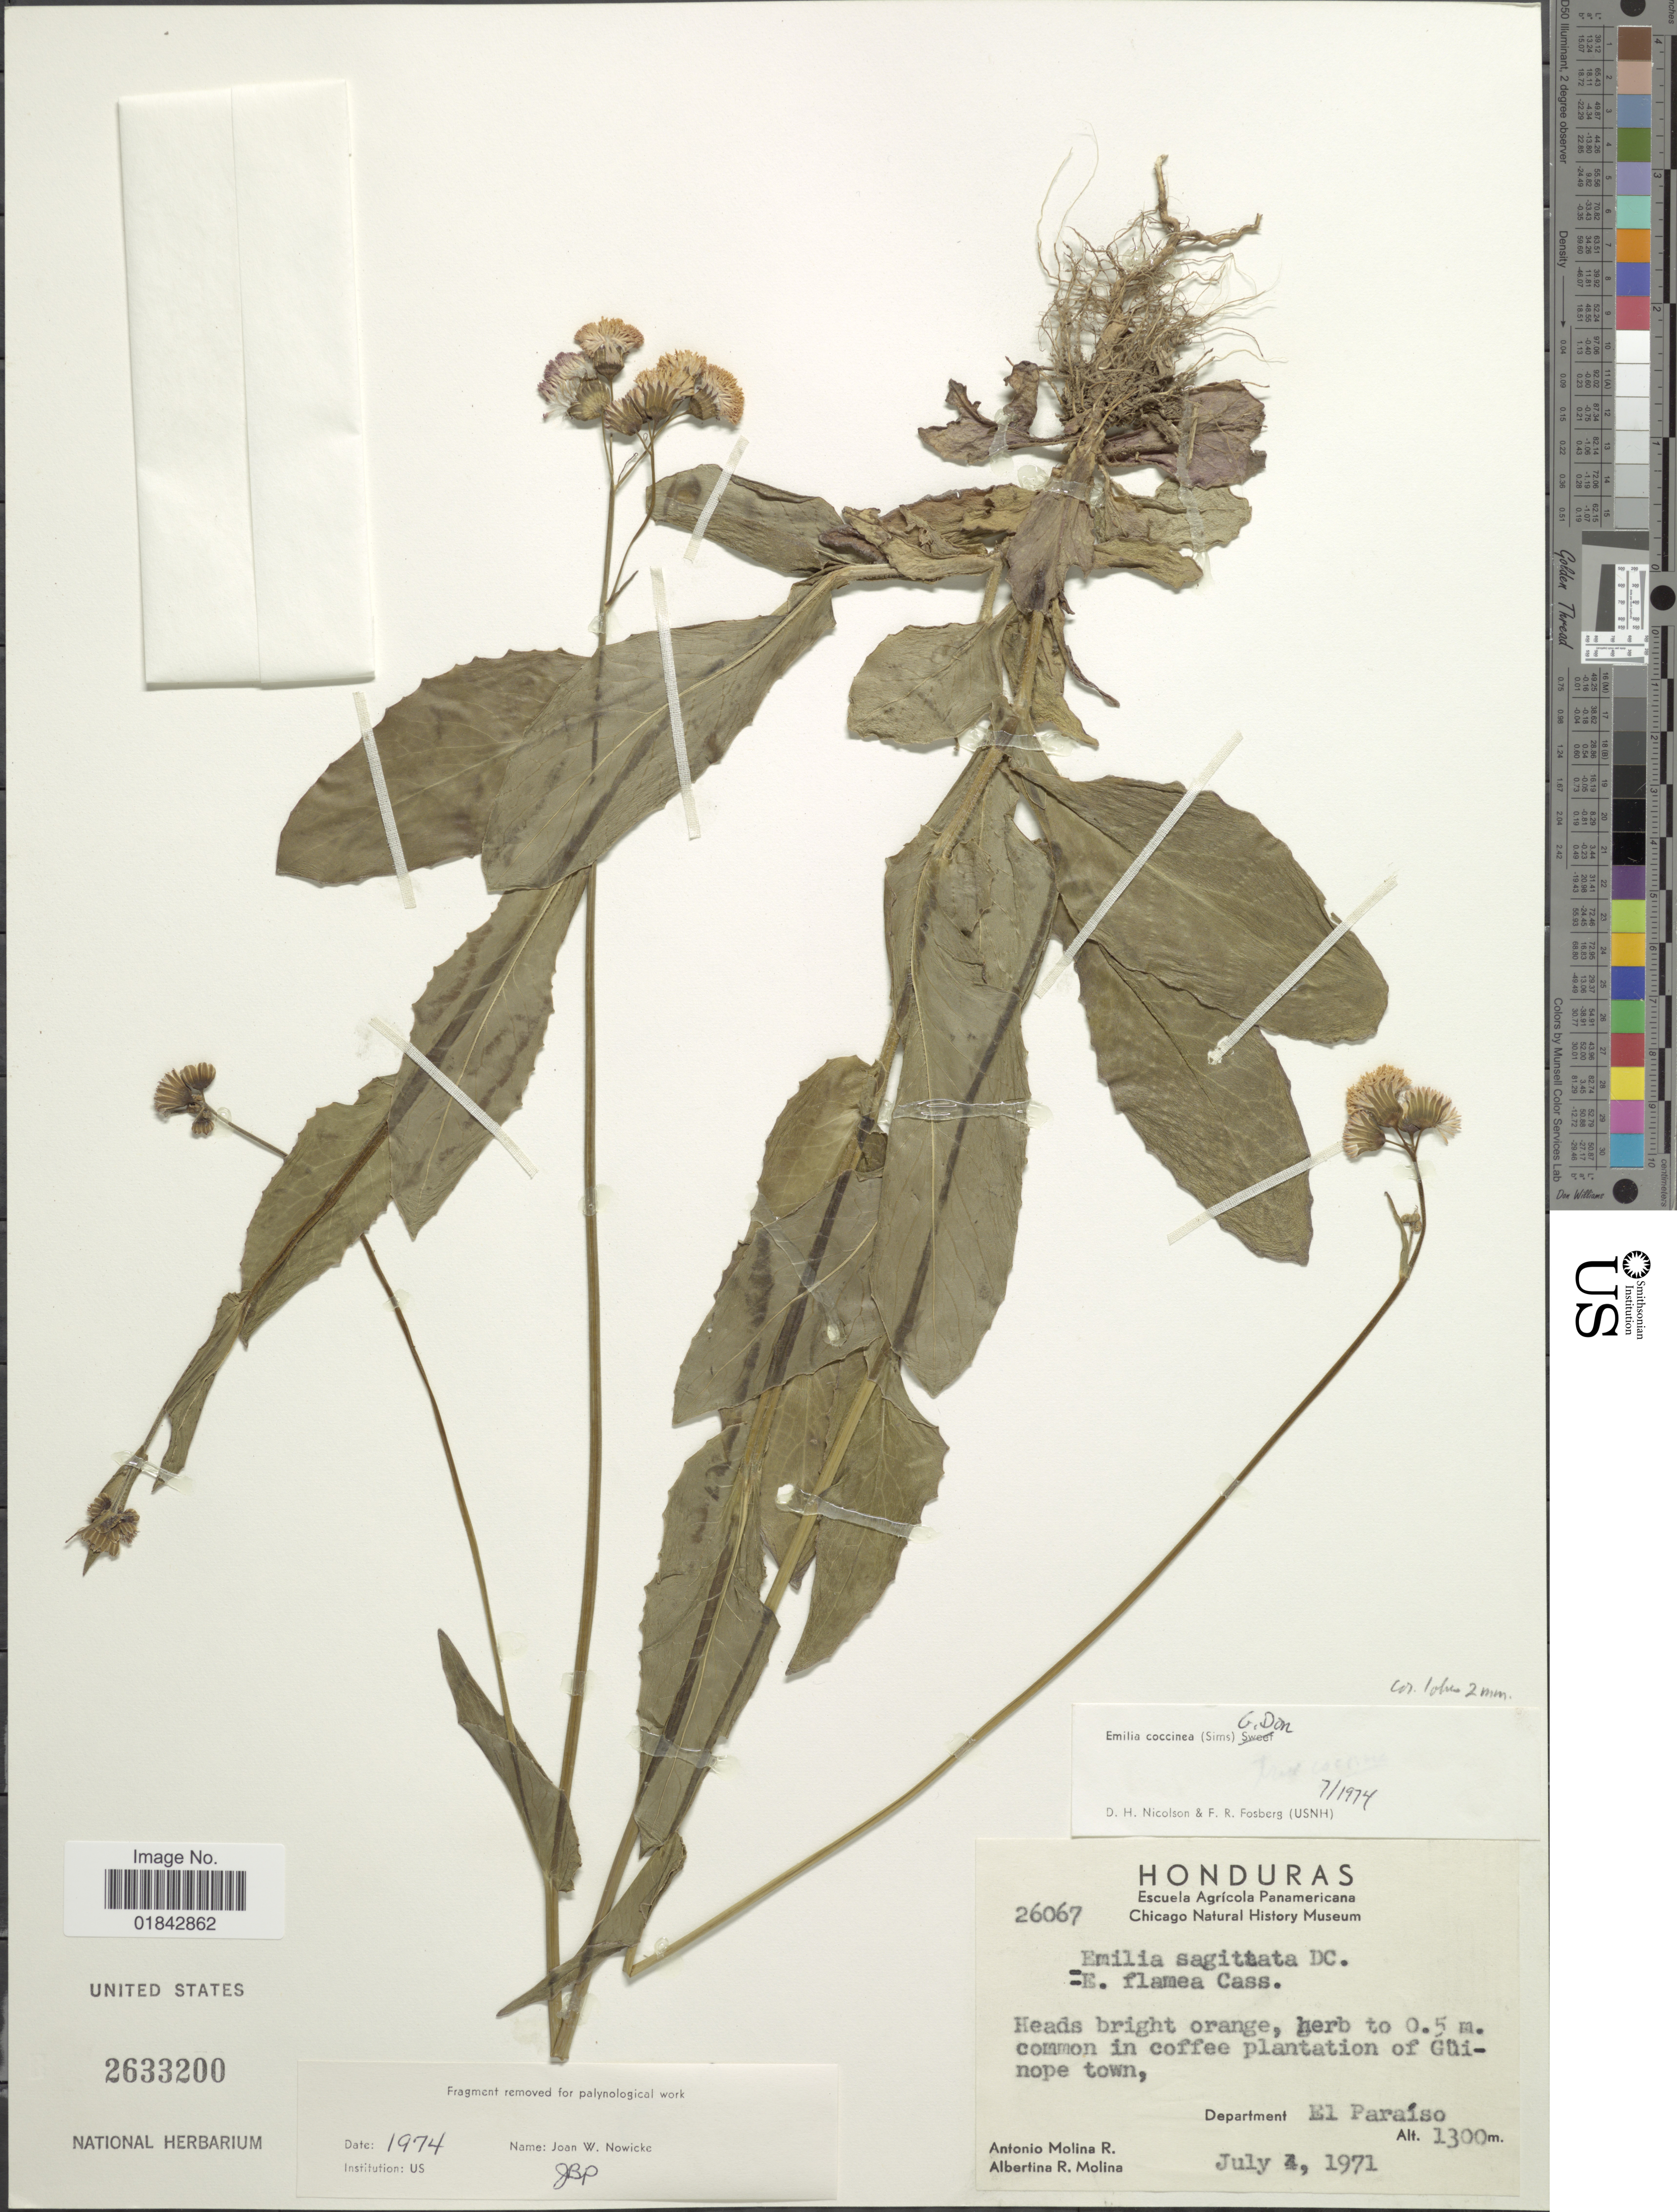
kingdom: Plantae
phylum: Tracheophyta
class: Magnoliopsida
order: Asterales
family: Asteraceae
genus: Emilia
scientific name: Emilia coccinea (Sims) Sweet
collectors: A. Molina R. & A. R. Molina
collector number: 26067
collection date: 1971-07-04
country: Honduras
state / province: El Paraíso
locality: Common in coffee plantation of Güinope town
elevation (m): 1300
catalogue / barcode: US 2633200